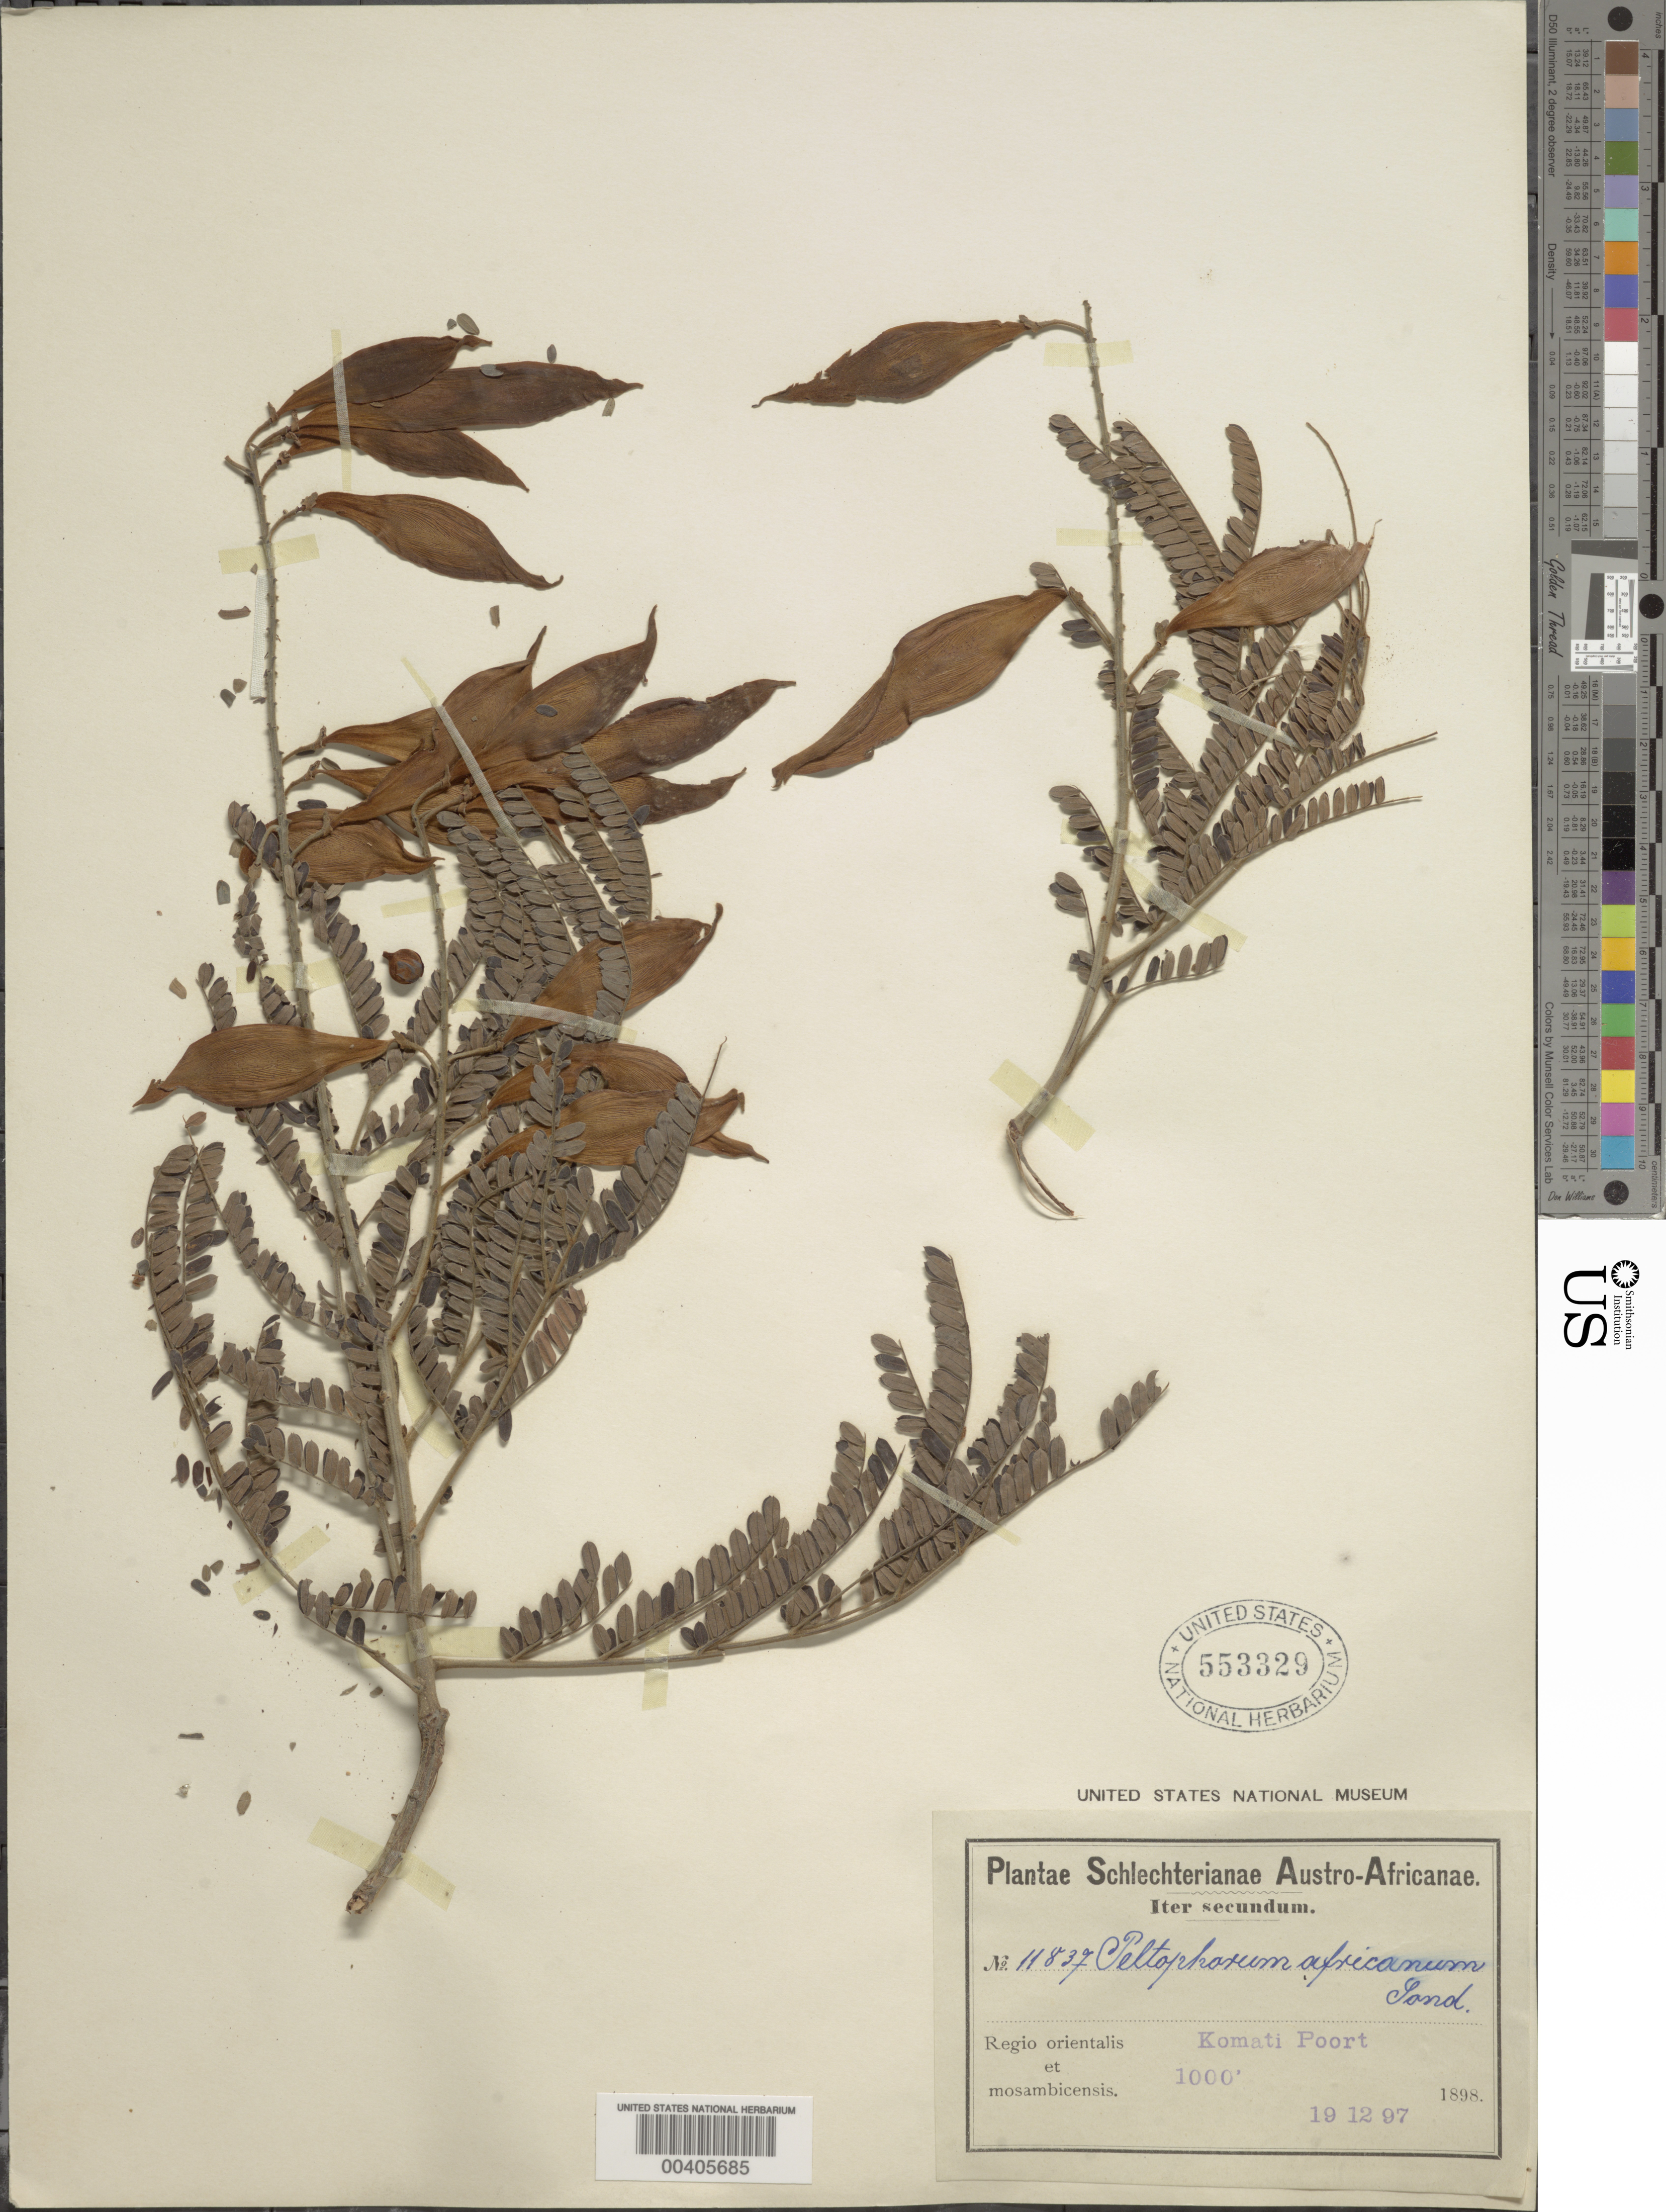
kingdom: Plantae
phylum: Tracheophyta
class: Magnoliopsida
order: Fabales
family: Fabaceae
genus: Peltophorum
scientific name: Peltophorum africanum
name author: Sond.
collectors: F. R. R. Schlechter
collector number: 11837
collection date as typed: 19 Dec 1897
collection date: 1897-12-19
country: South Africa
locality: Komati poort. regio orientalis et mosambicensis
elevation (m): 305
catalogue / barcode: US 553329